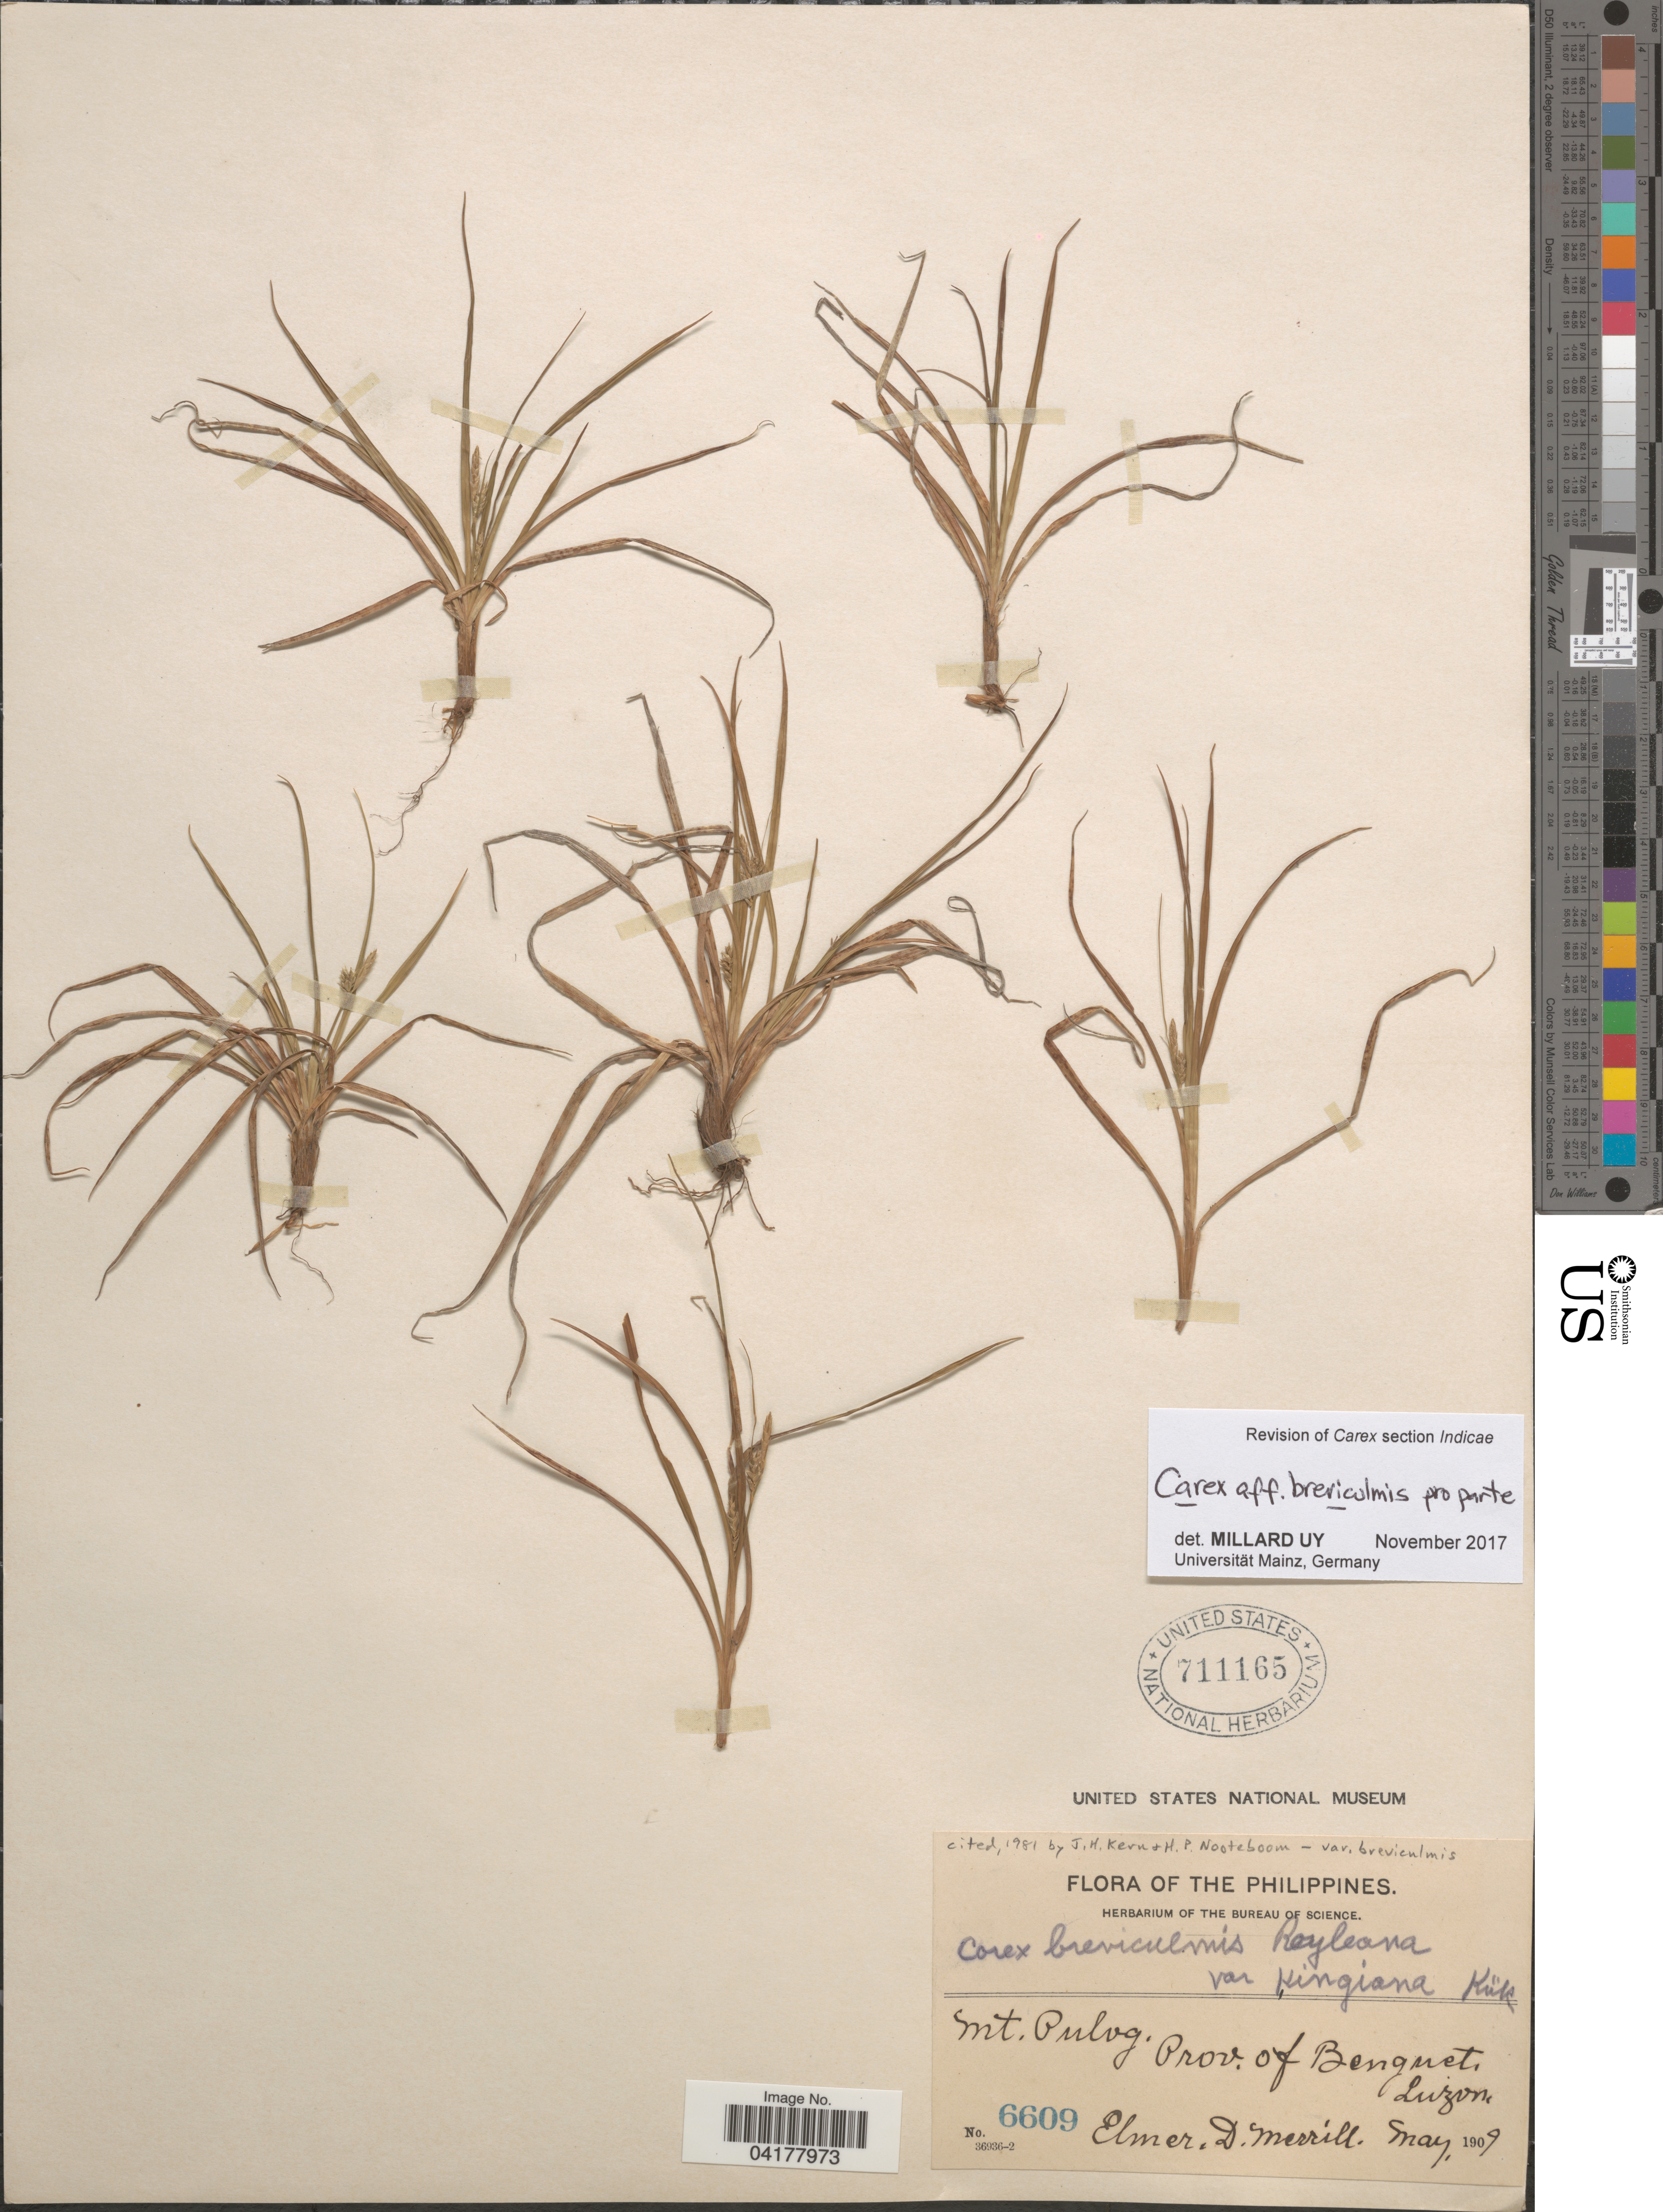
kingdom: Plantae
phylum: Tracheophyta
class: Liliopsida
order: Poales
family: Cyperaceae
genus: Carex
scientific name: Carex breviculmis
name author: R. Br.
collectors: E. D. Merrill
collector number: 6609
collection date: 1909-05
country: Philippines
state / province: Cordillera (Administrative Region)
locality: Mt. Pulog, Prov. of Benguet, Luzon.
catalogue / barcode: US 711165